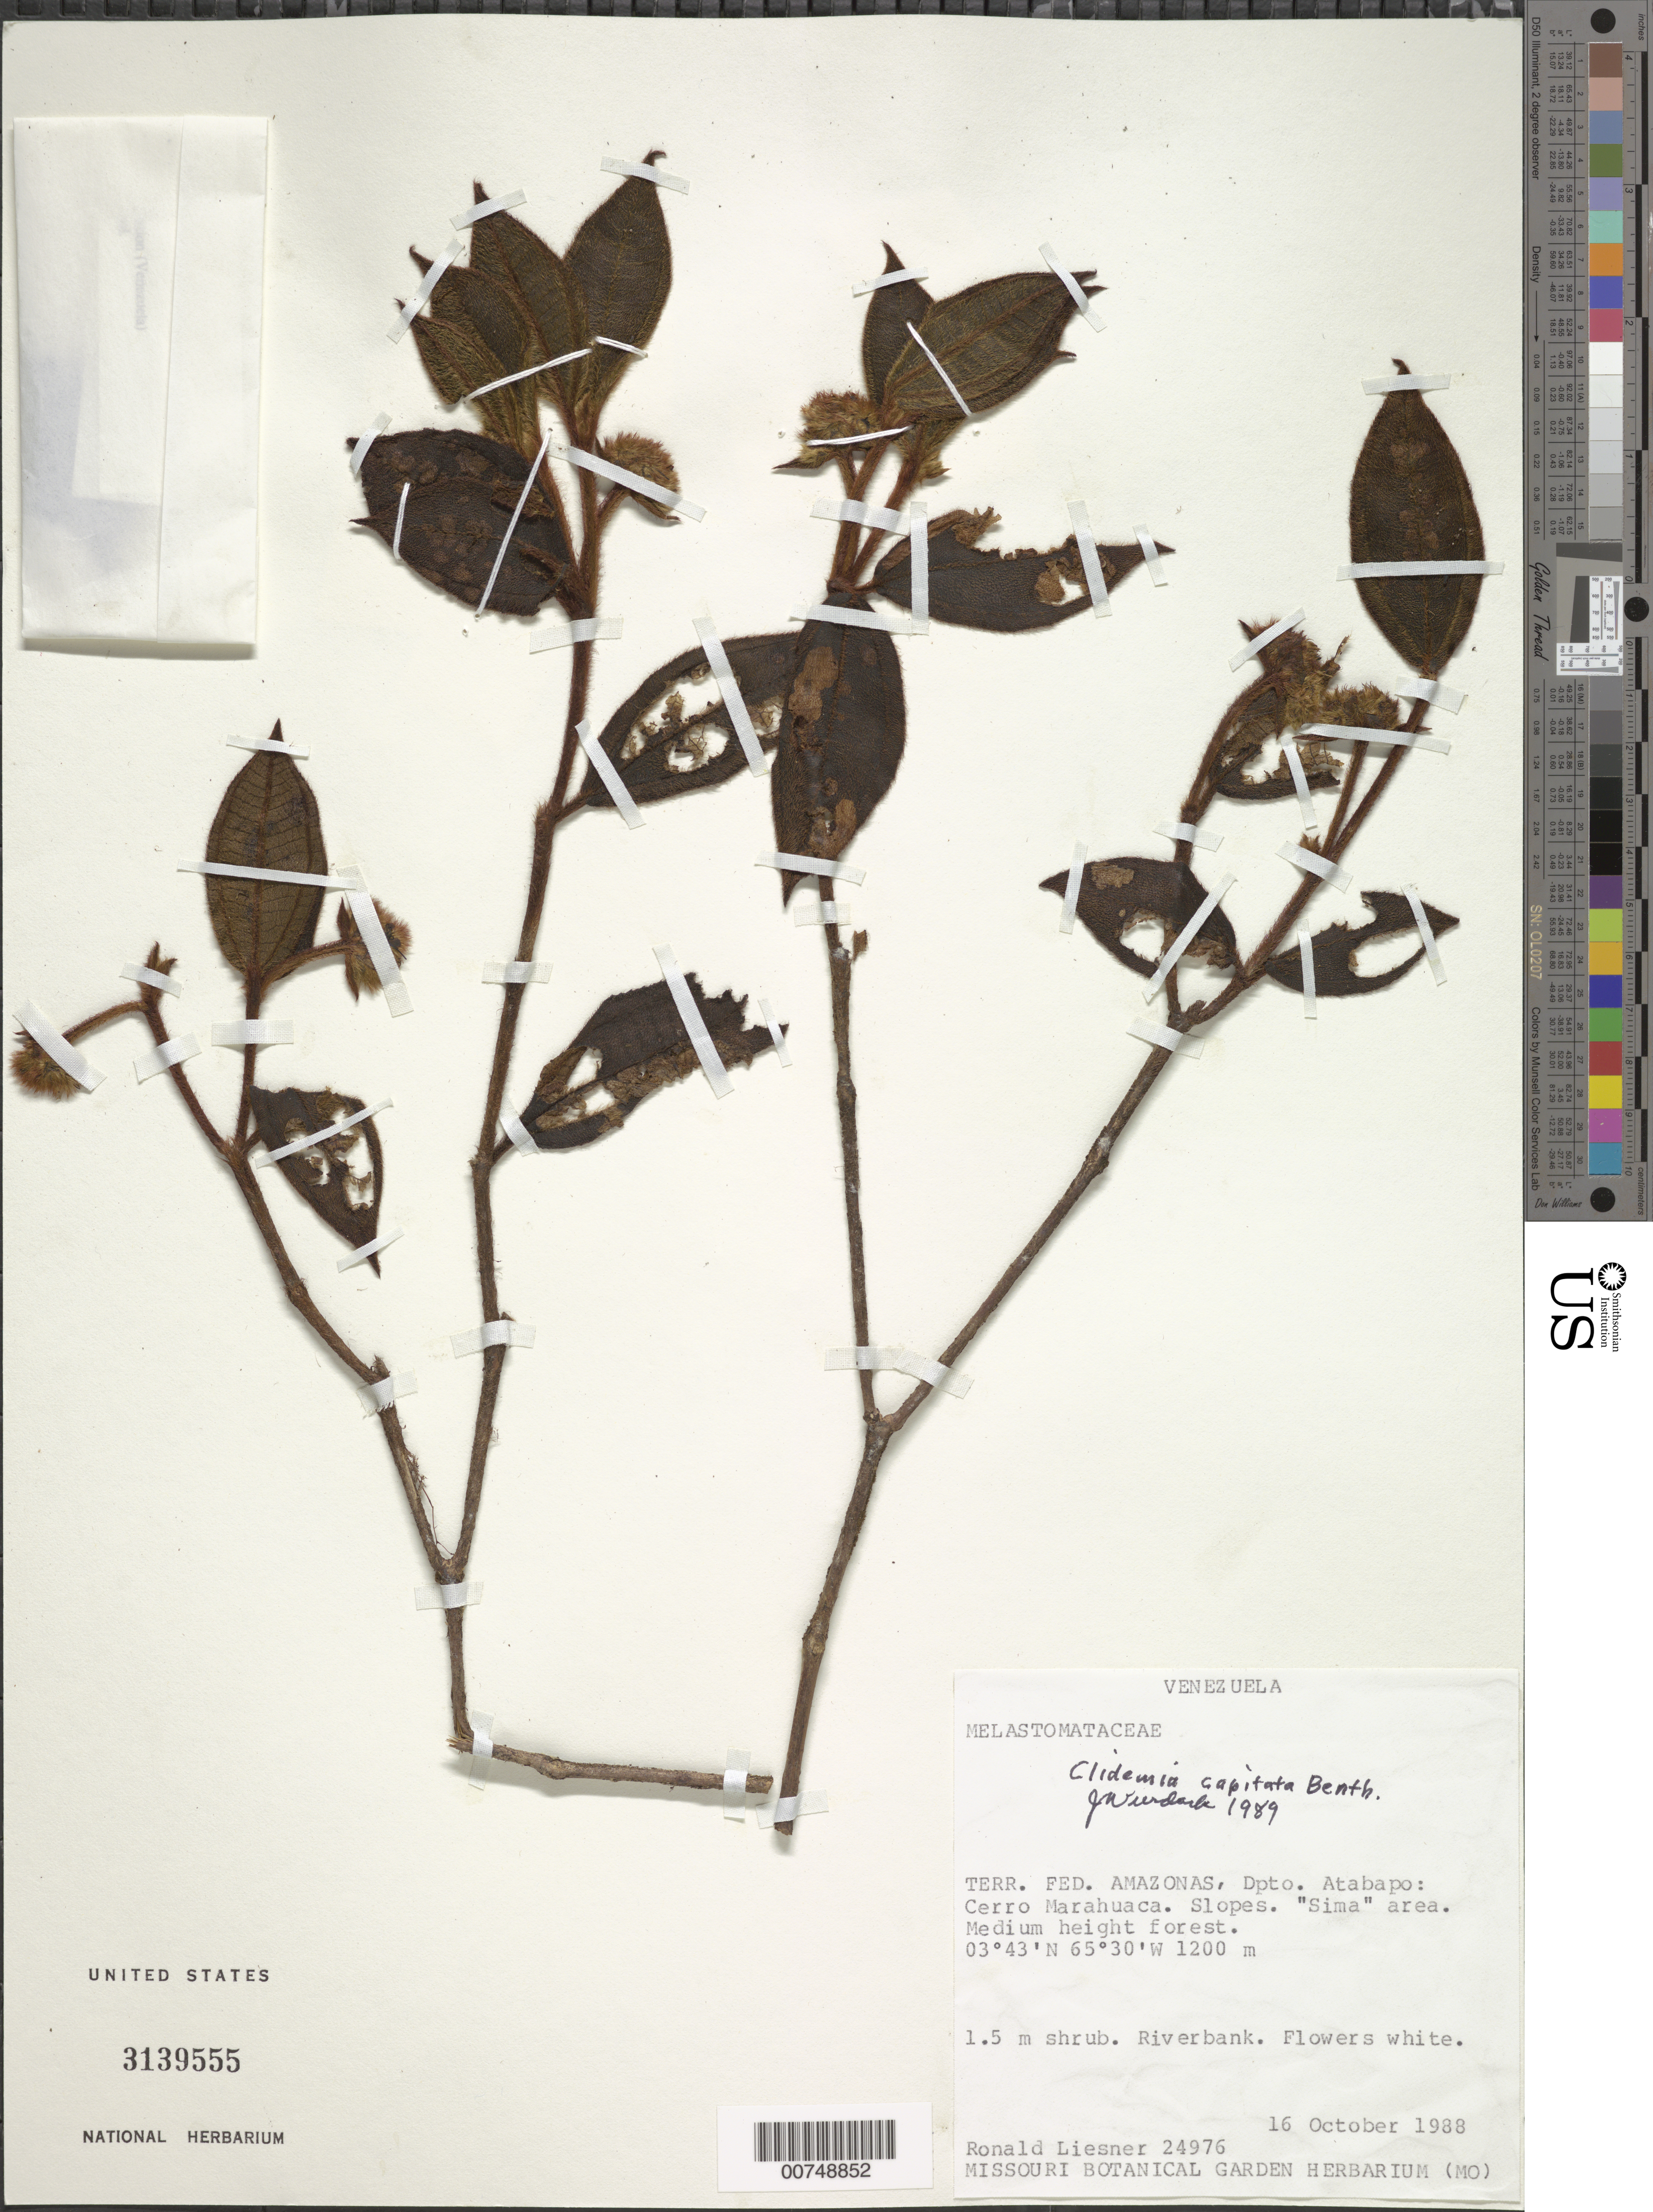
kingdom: Plantae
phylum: Tracheophyta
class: Magnoliopsida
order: Myrtales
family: Melastomataceae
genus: Clidemia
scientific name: Clidemia capitata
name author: Benth.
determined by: Wurdack, John J., (US), US (UNITED STATES)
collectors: R. L. Liesner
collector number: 24976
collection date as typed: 16-Oct-88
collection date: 1988-10-16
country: Venezuela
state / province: Amazonas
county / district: Atabapo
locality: Cerro Marahuaca, "Sima" area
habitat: Slopes; medium height forest; riverbank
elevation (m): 1200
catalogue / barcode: US 3139555